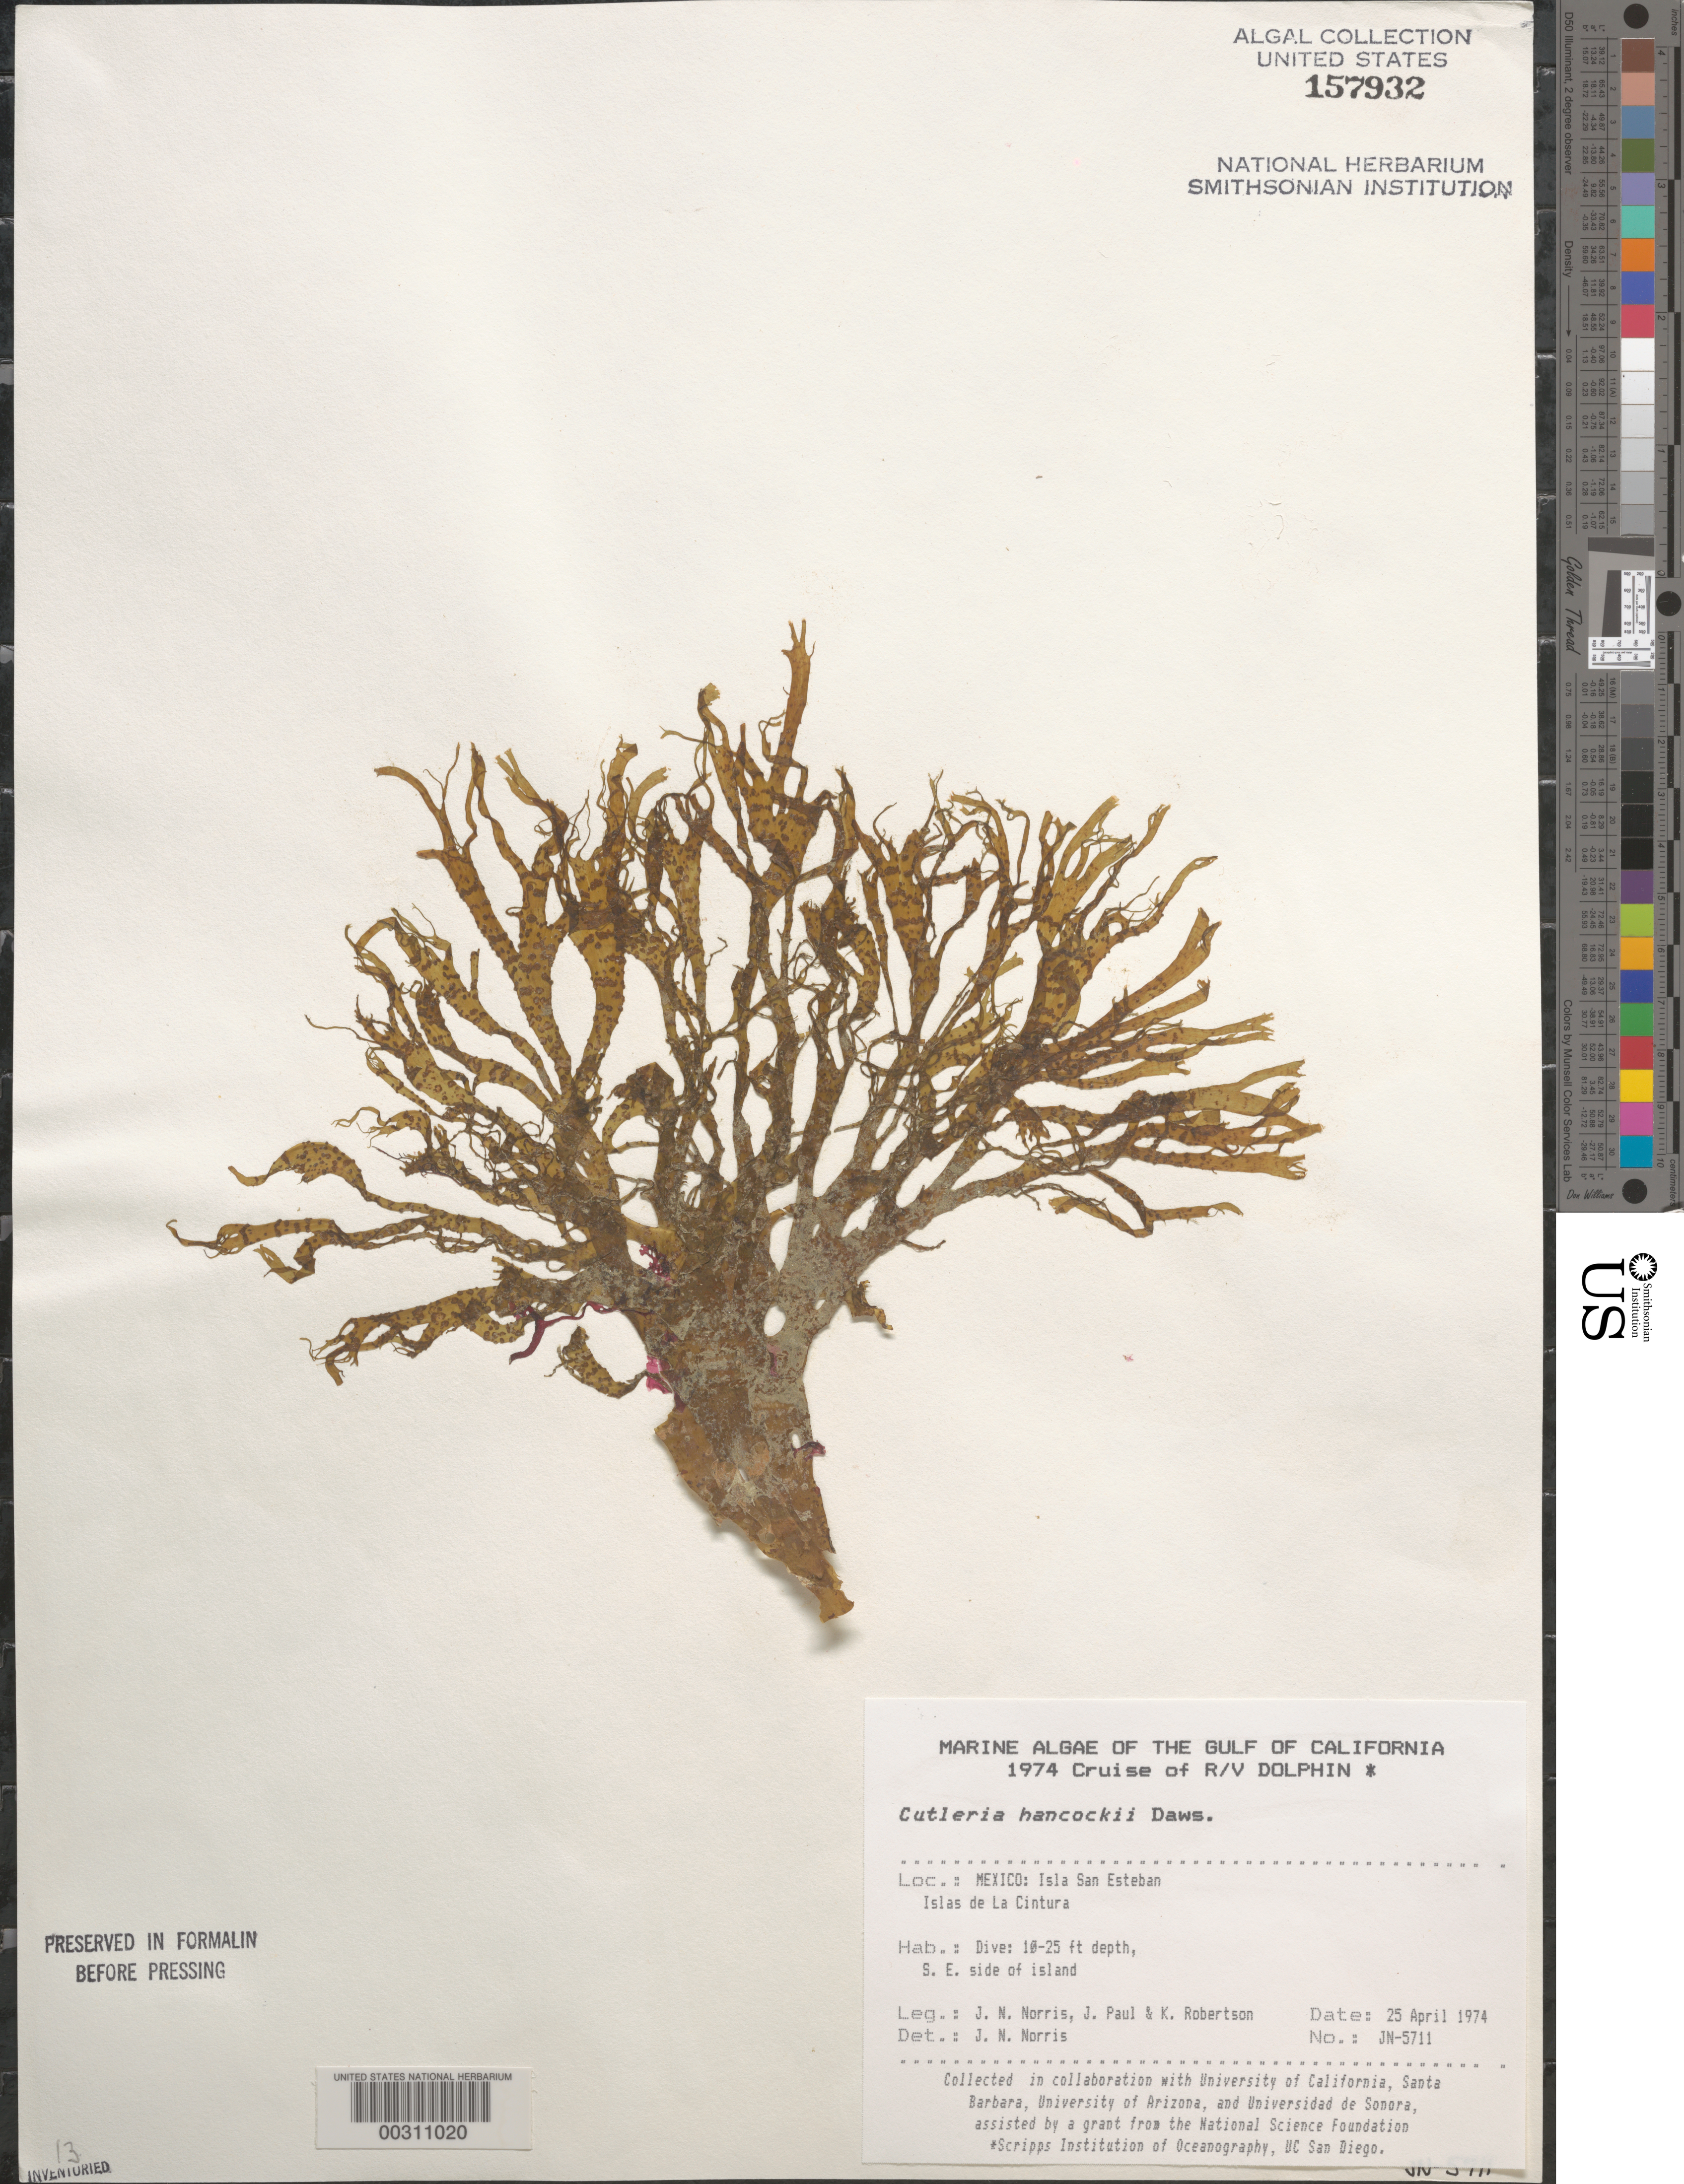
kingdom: Chromista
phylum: Ochrophyta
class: Phaeophyceae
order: Cutleriales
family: Cutleriaceae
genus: Cutleria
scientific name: Cutleria hancockii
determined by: Norris, James N.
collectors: J. N. Norris, J. Paul & K. Robertson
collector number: JN-5711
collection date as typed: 25 Apr 1974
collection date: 1974-04-25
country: Mexico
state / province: Baja California Norte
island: Isla San Esteban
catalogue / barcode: US 157932